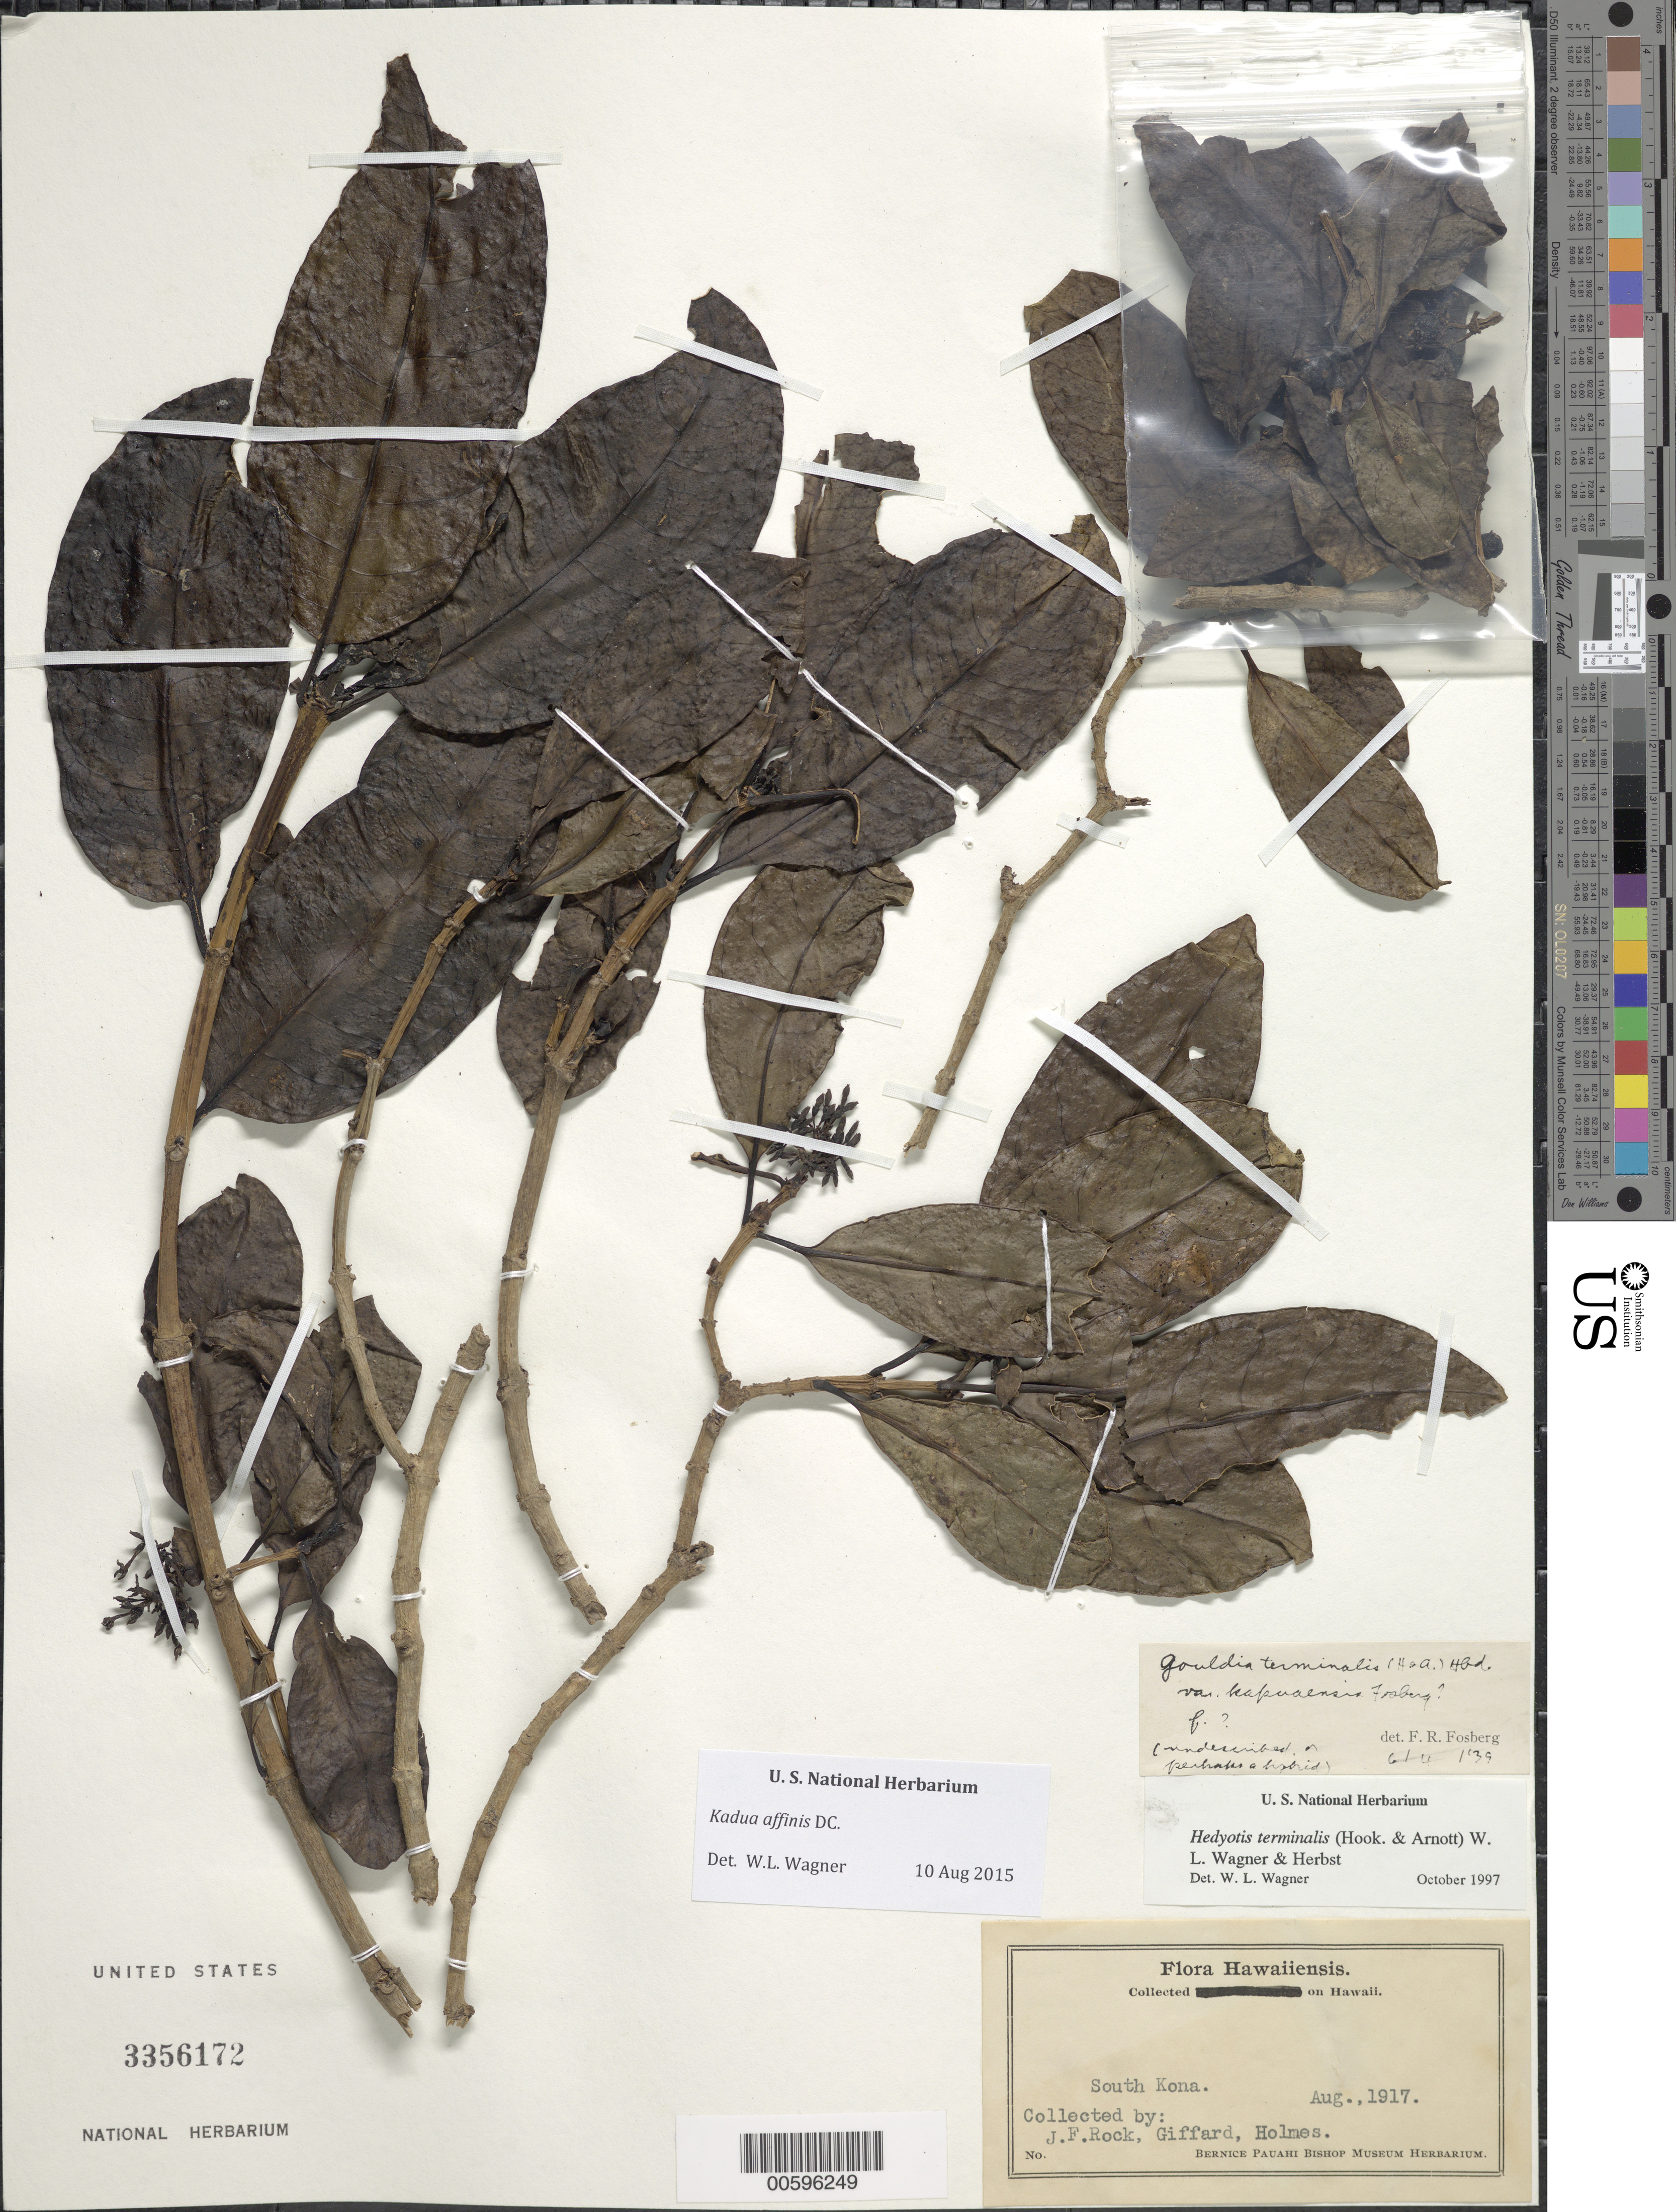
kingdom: Plantae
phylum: Tracheophyta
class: Magnoliopsida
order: Gentianales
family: Rubiaceae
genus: Kadua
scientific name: Kadua affinis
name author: DC.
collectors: J. F. Rock, Giffard & -. Holmes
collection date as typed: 0 Aug 1917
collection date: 1917-08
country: United States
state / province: Hawaii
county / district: Hawaii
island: Hawaii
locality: South Kona.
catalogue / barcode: US 3356172